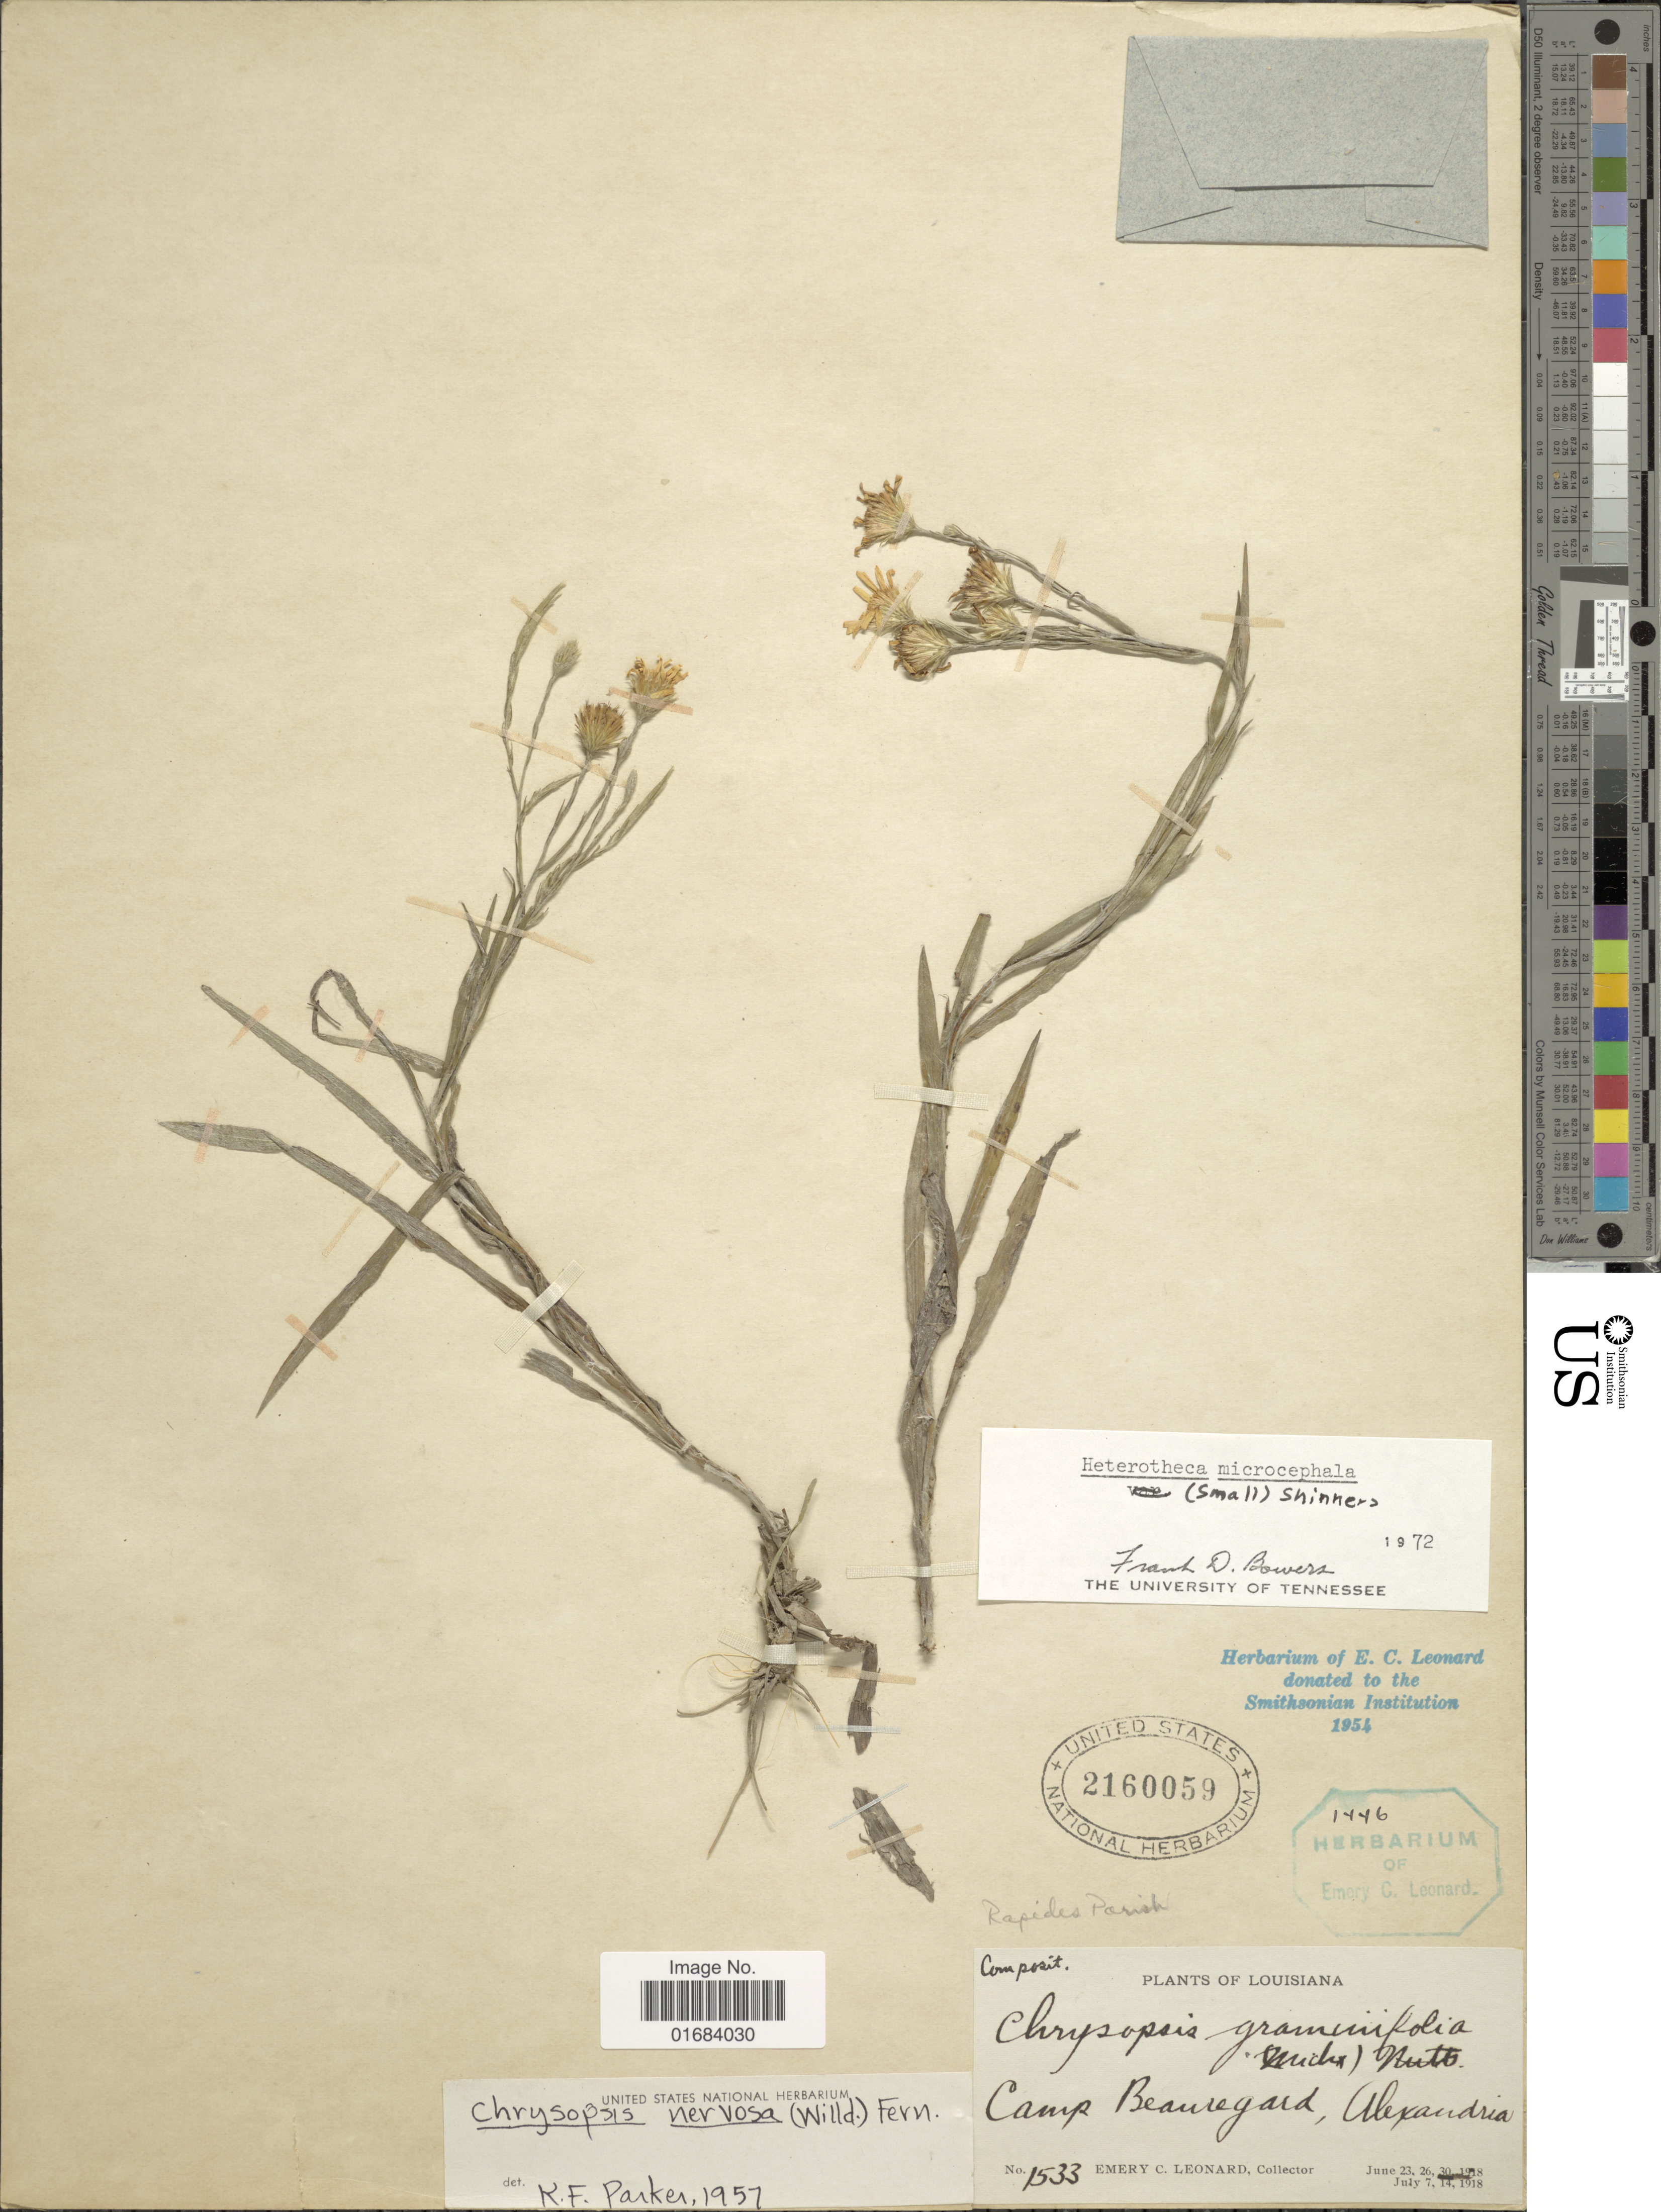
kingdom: Plantae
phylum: Tracheophyta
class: Magnoliopsida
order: Asterales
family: Asteraceae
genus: Pityopsis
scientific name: Pityopsis microcephala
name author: Small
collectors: E. C. Leonard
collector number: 1533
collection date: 1918-06-30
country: United States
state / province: Louisiana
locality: Camp Beauregard, Alexandria.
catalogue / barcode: US 2160059